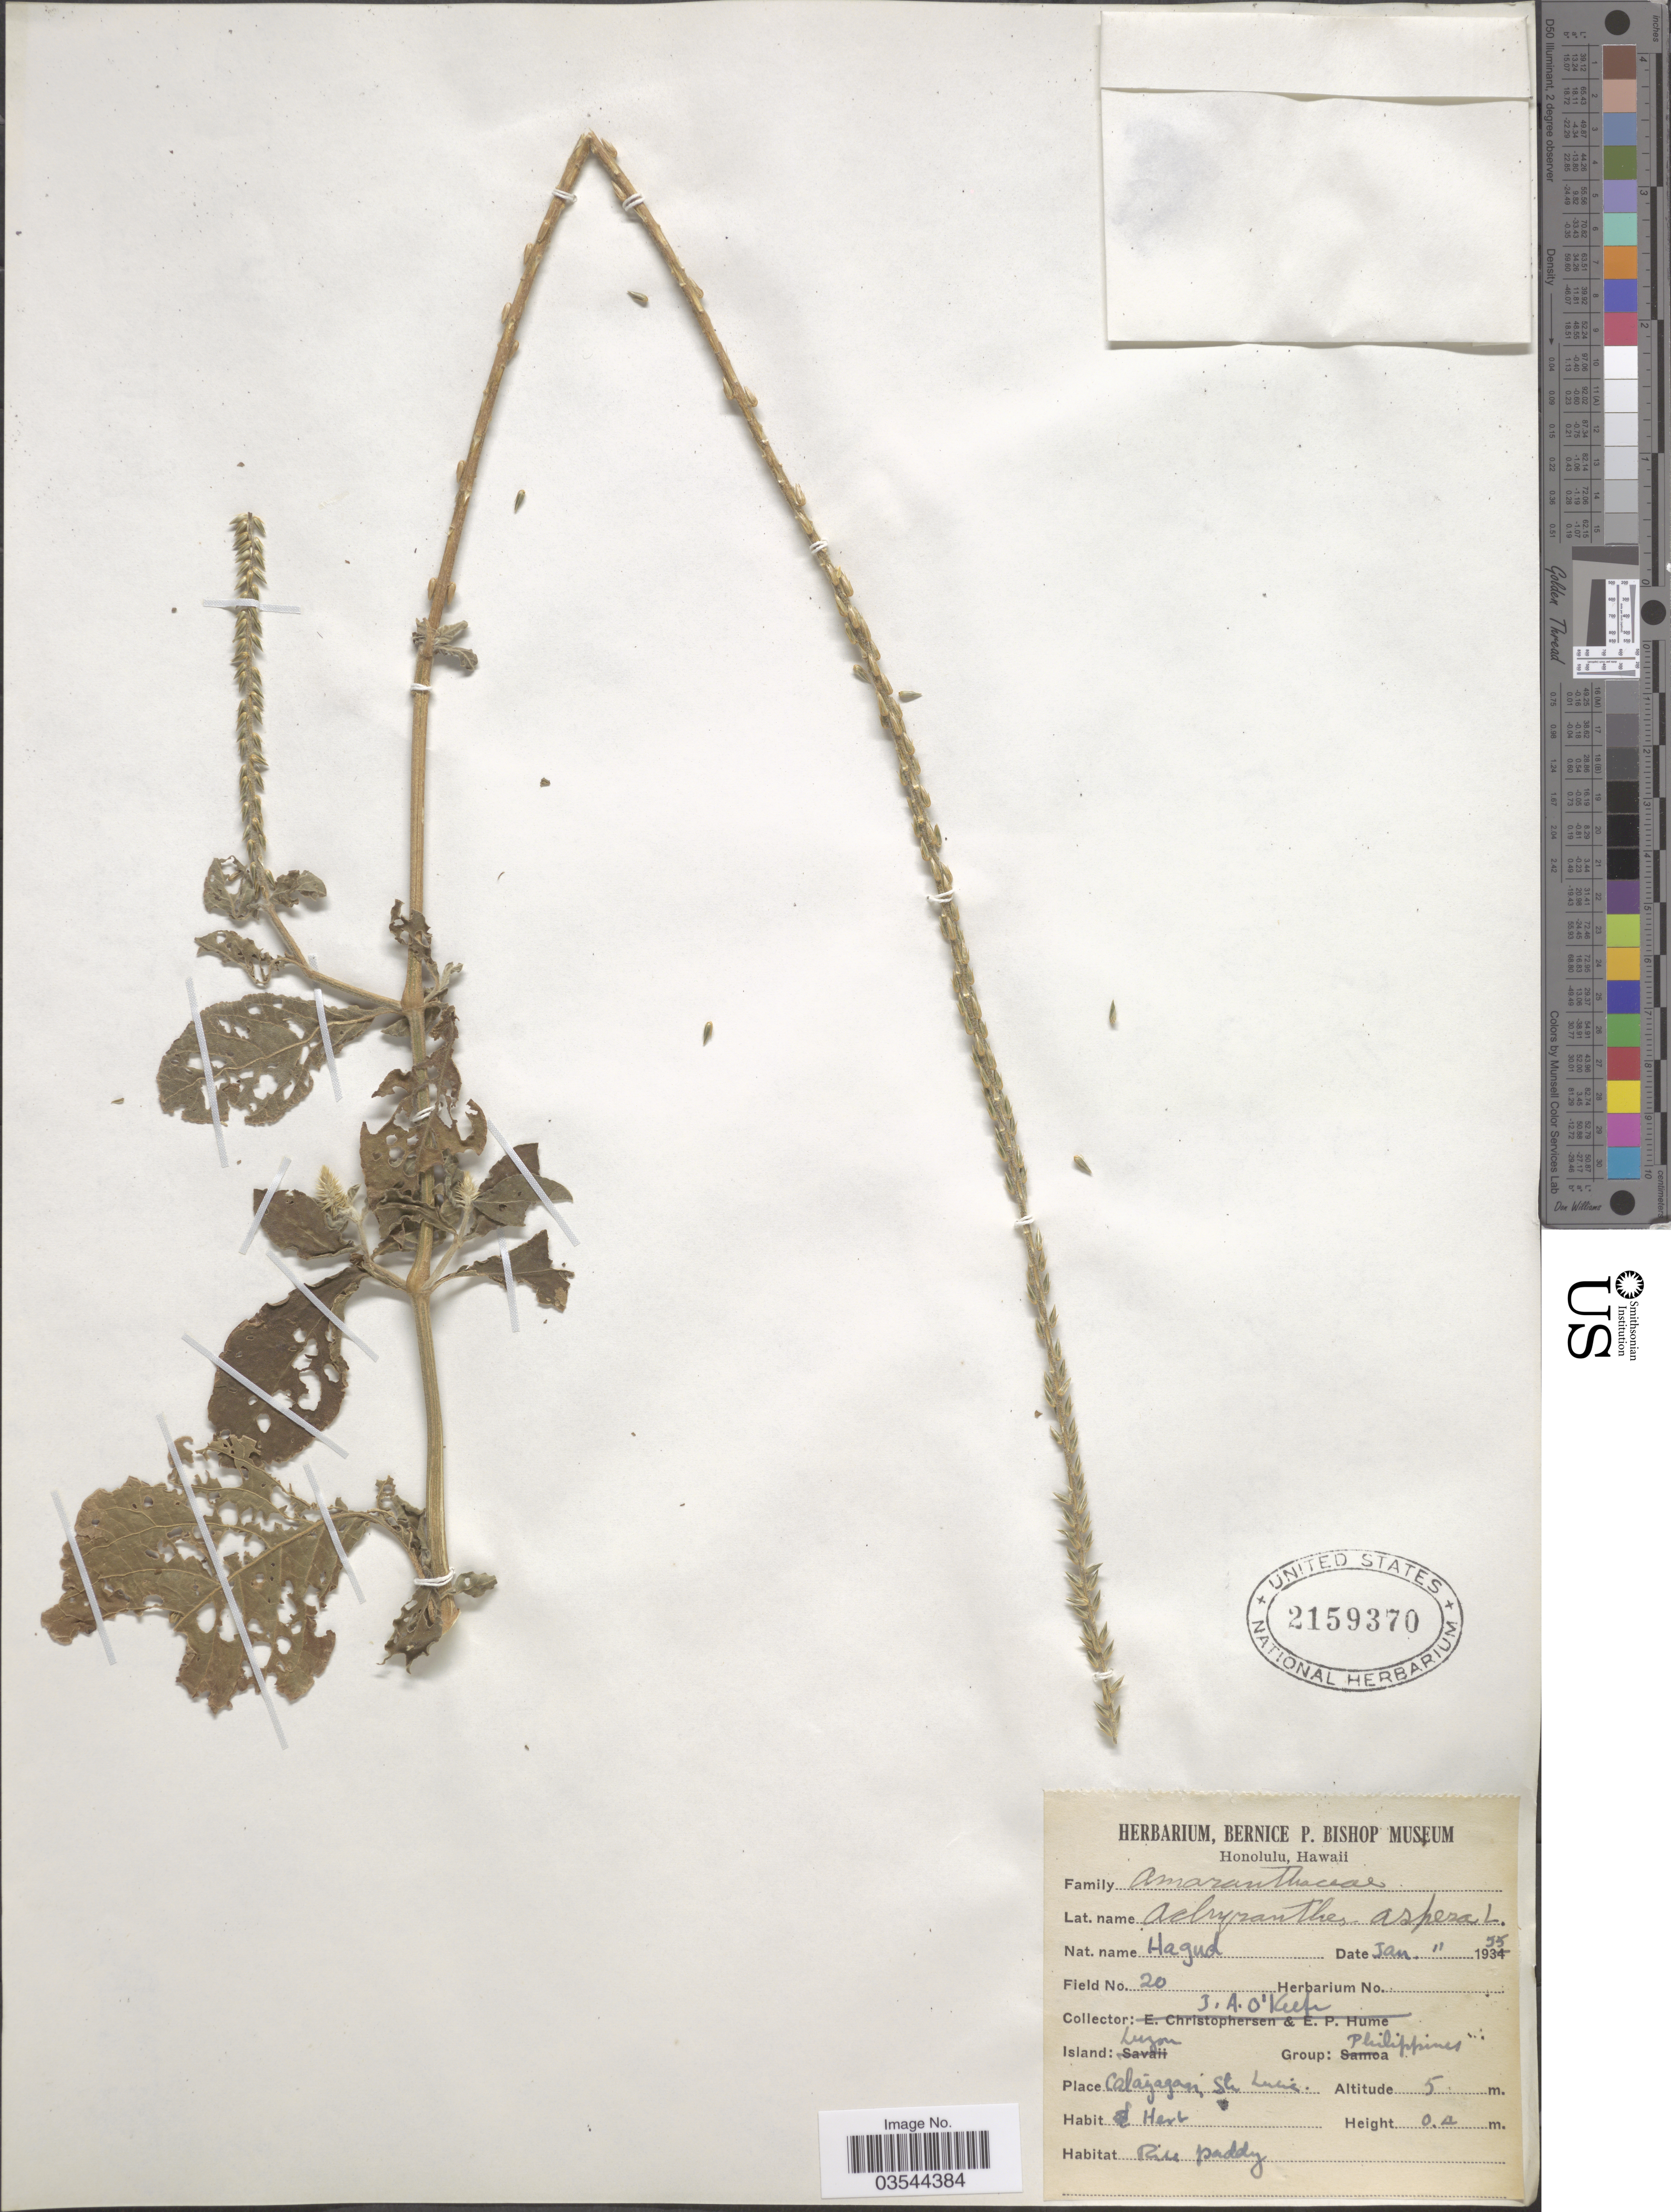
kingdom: Plantae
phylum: Tracheophyta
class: Magnoliopsida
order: Caryophyllales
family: Amaranthaceae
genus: Achyranthes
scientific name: Achyranthes aspera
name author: L.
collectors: J. O'Keefe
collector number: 20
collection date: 1955-01-11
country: Philippines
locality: Island: Luzon. Calajagan St Lucia.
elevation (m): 5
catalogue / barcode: US 2159370